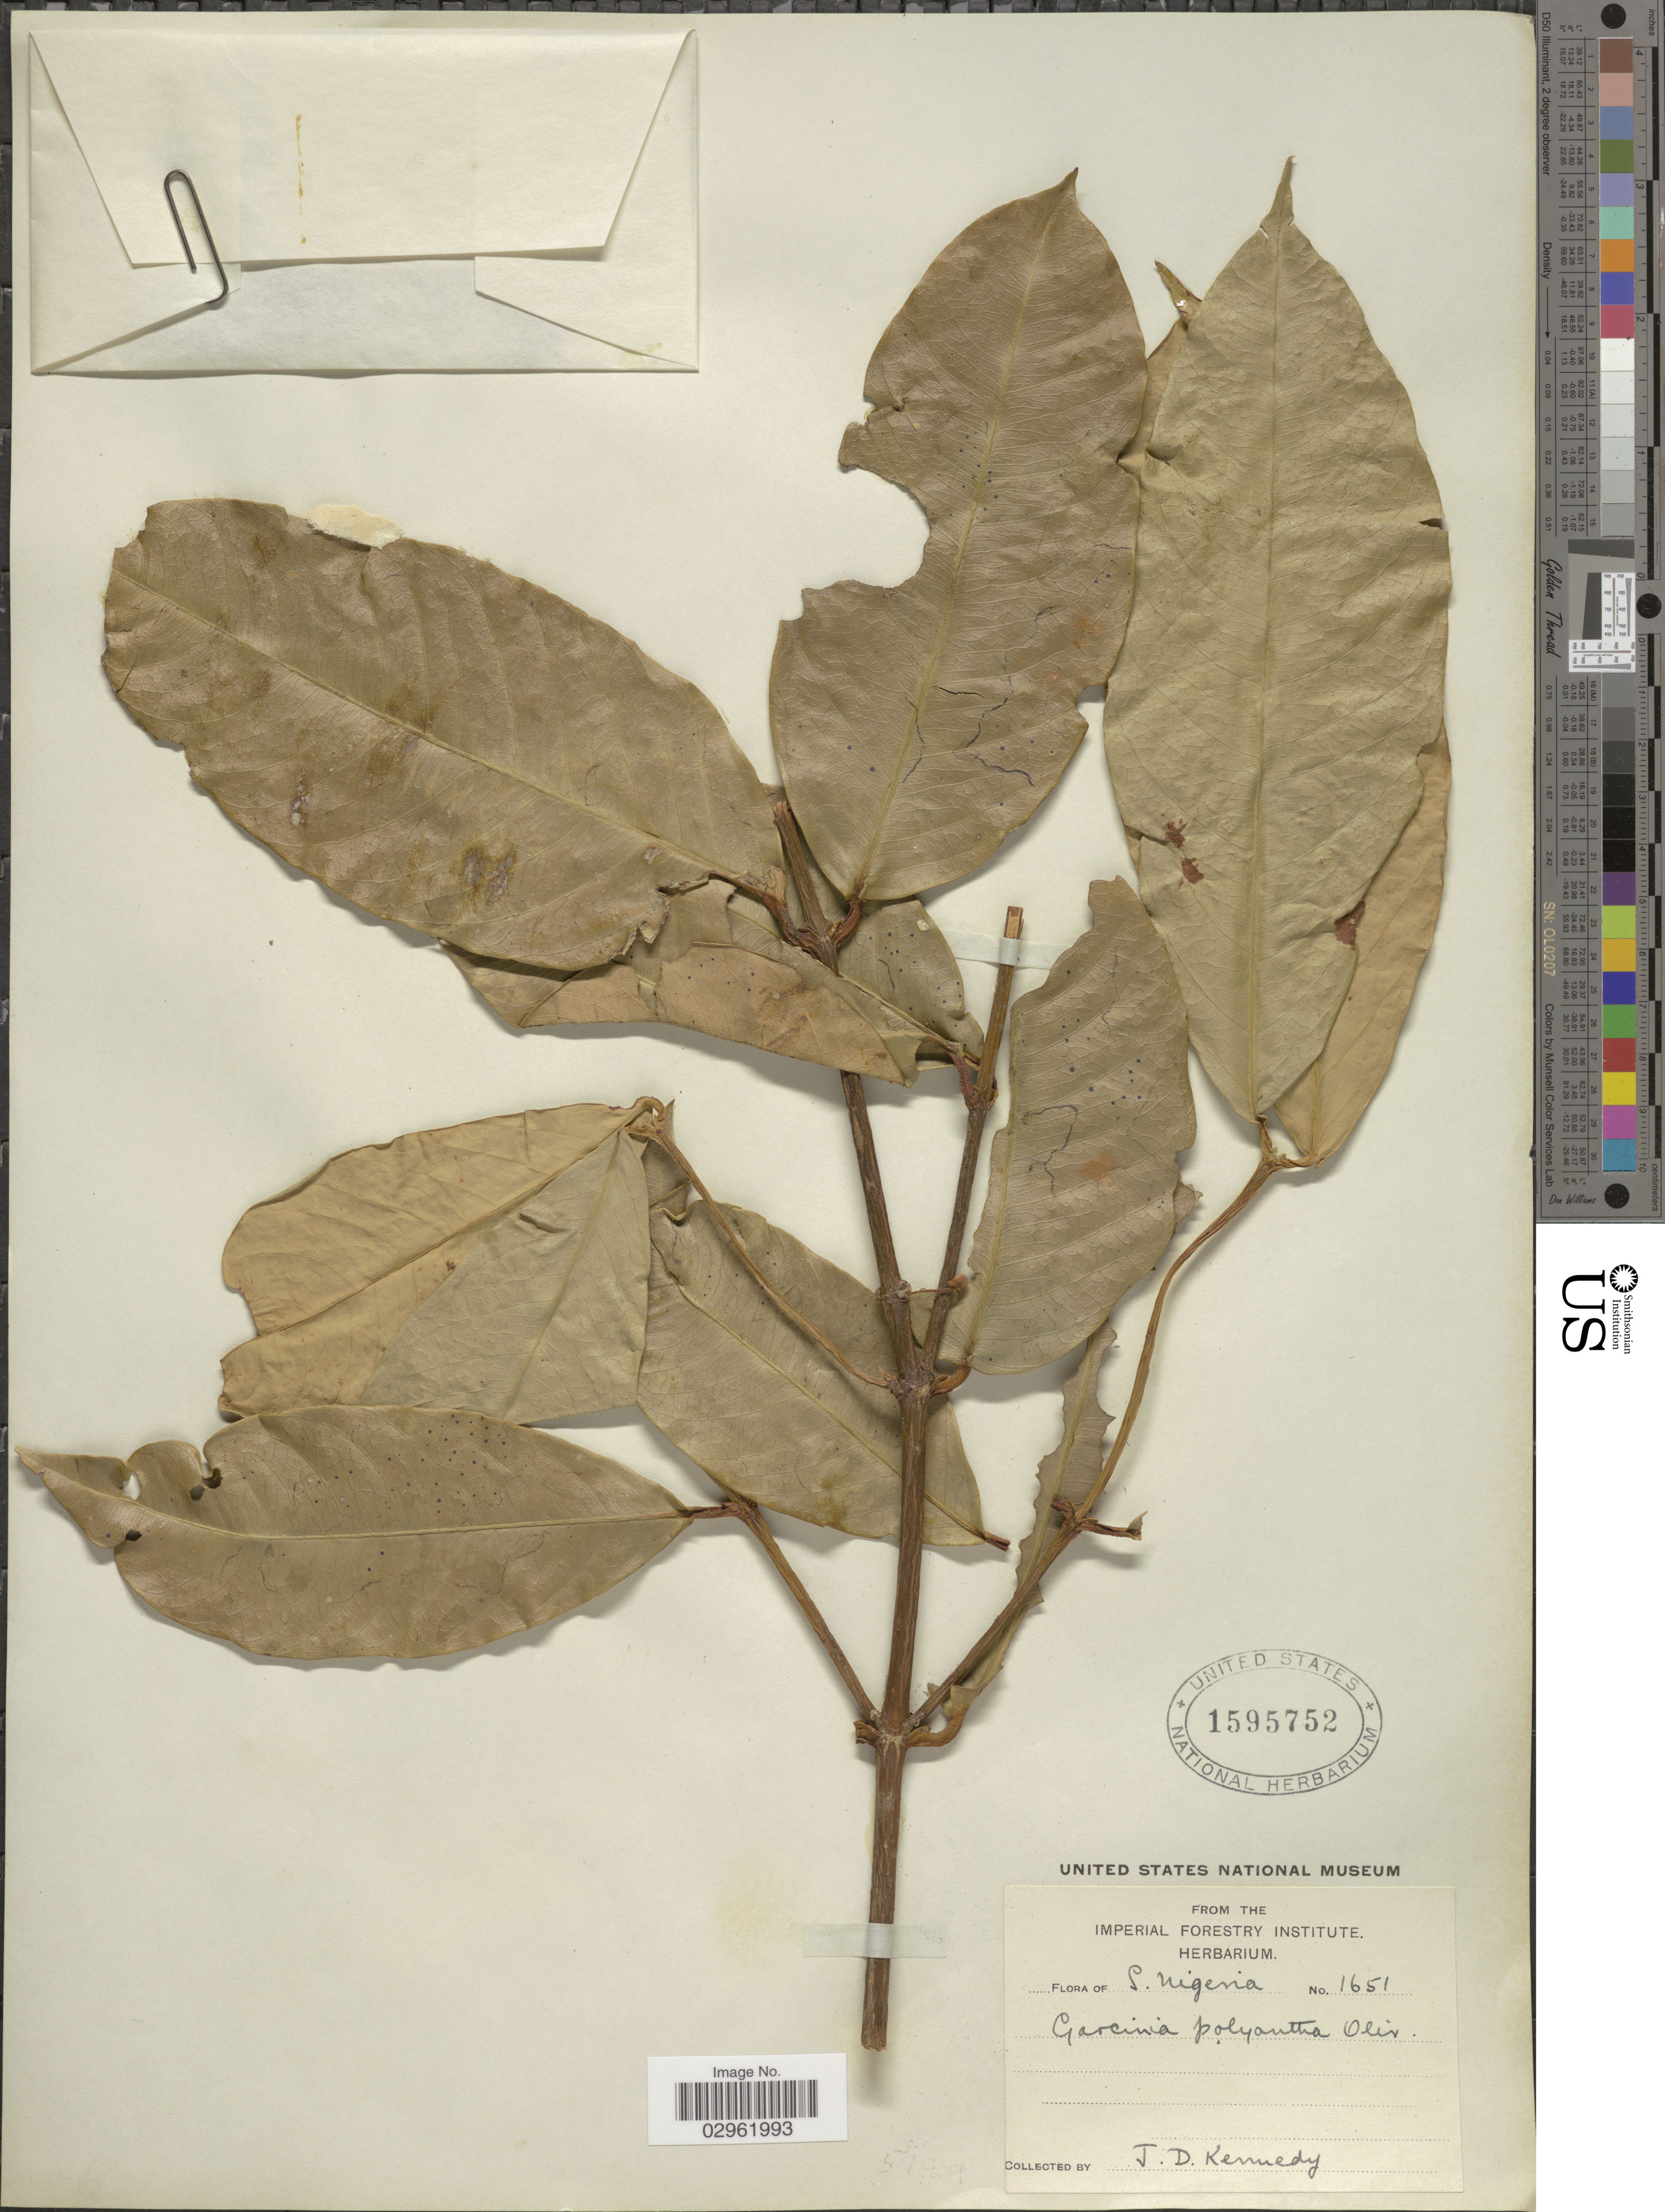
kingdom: Plantae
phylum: Tracheophyta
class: Magnoliopsida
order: Malpighiales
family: Clusiaceae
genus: Garcinia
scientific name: Garcinia polyantha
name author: Oliv.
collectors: J. D. Kennedy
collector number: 1651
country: Nigeria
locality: S. Nigeria.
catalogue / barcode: US 1595752